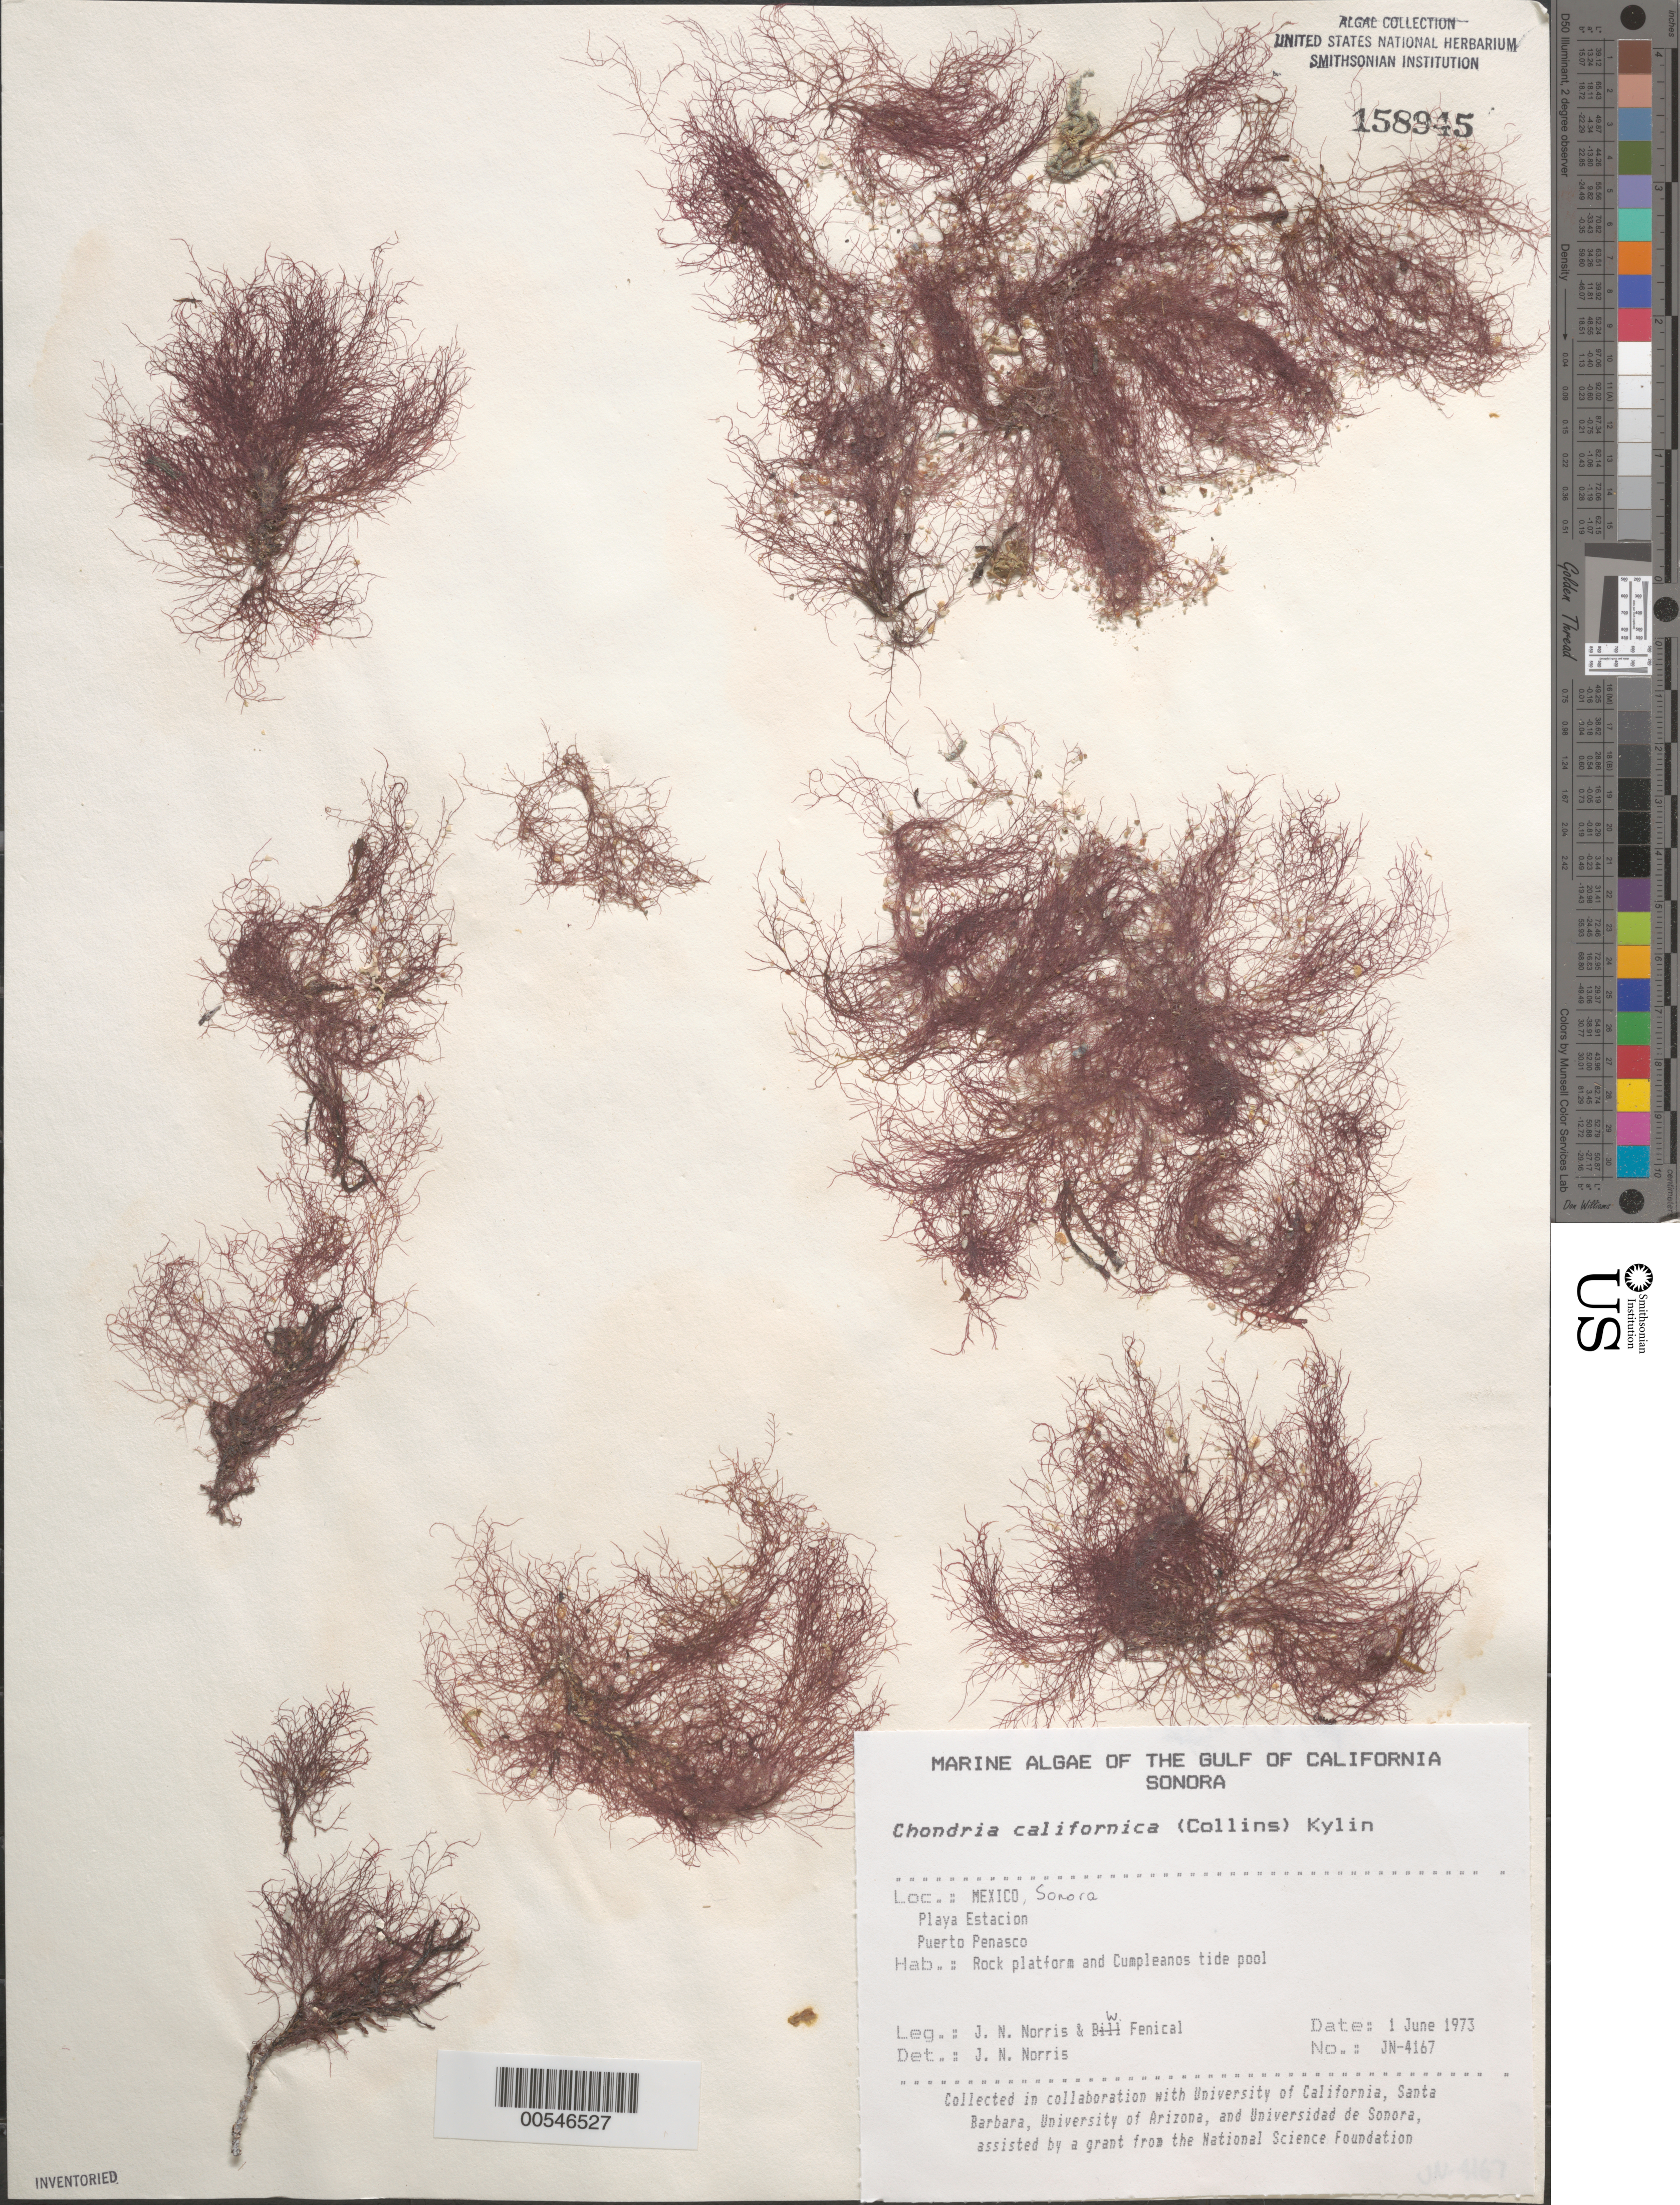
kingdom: Plantae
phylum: Rhodophyta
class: Florideophyceae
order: Ceramiales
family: Rhodomelaceae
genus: Chondria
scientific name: Chondria acrorhizophora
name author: Setch. & N.L. Gardner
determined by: Algae name updating Project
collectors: J. N. Norris & W. Fenical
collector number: JN-4167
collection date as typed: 01 Jun 1973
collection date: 1973-06-01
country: Mexico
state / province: Sonora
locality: Playa Estacion, Puerto Penasco, Cumpleanos Tide Pool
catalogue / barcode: US 158945